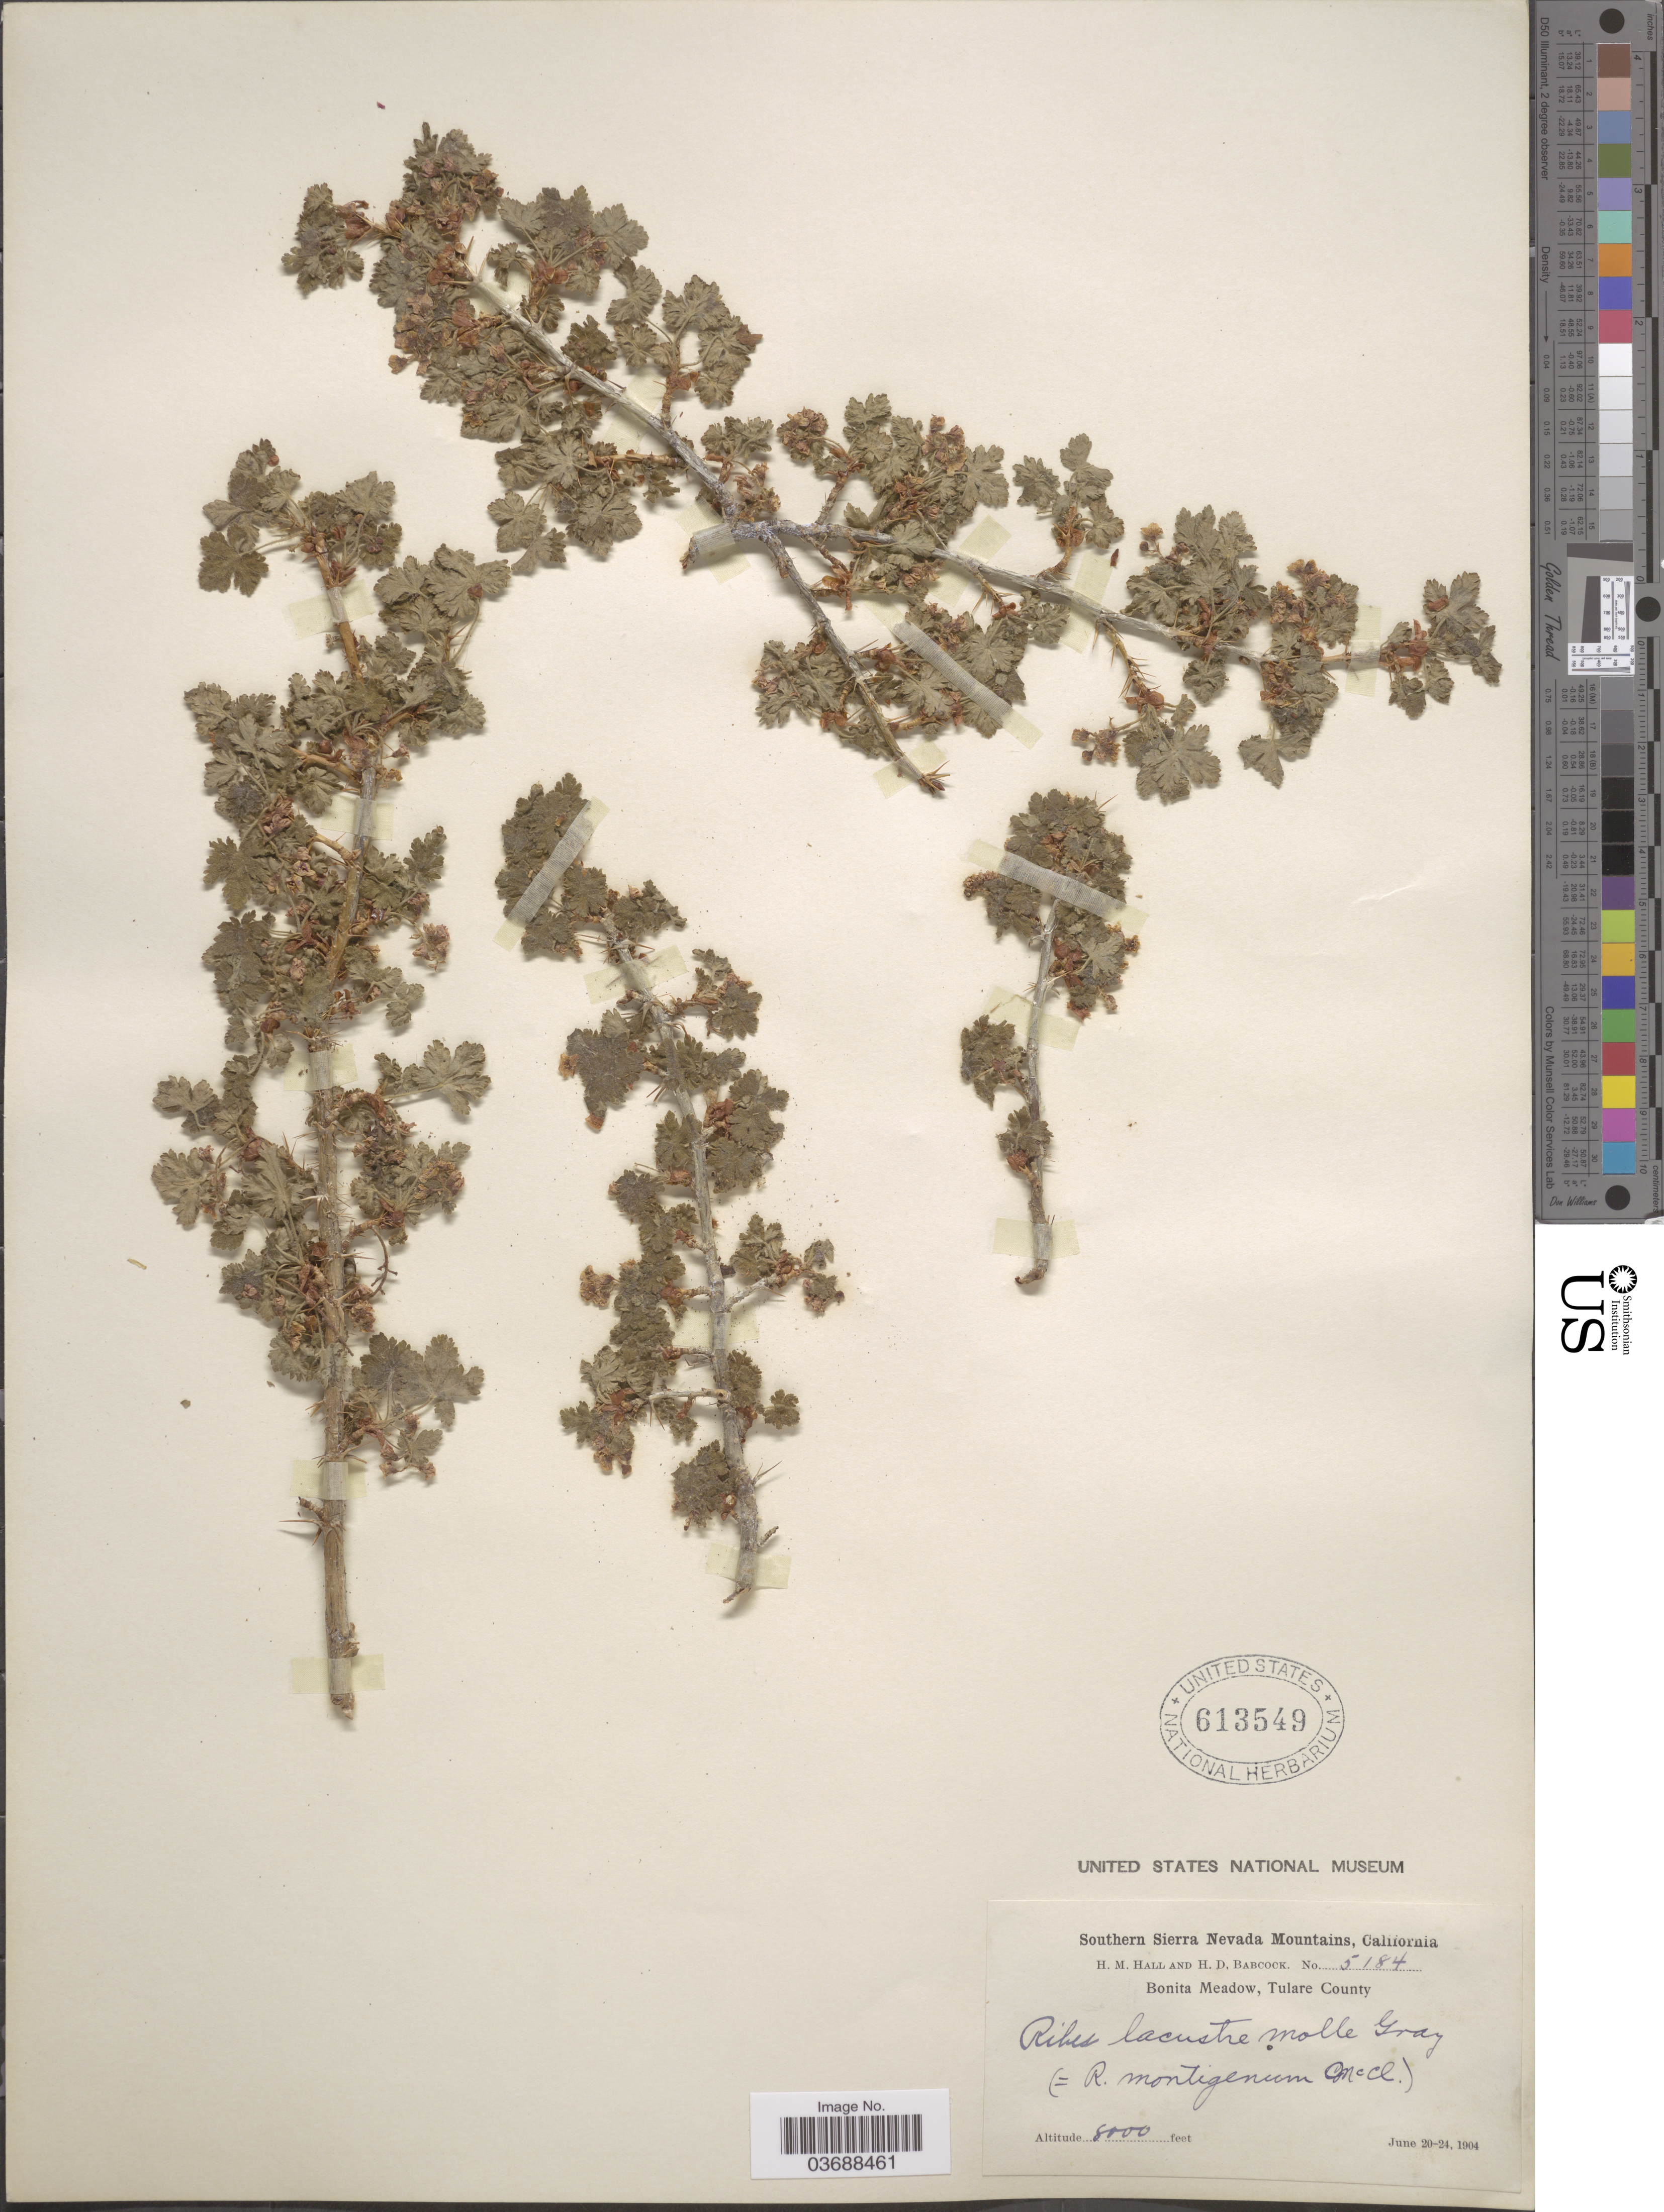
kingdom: Plantae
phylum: Tracheophyta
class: Magnoliopsida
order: Saxifragales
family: Grossulariaceae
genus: Ribes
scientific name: Ribes montigenum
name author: McClatchie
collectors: H. M. Hall & H. Babcock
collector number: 5184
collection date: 1904-06-20/1904-06-24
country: United States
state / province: California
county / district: Tulare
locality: Southern Sierra Nevada Mountains. Bonita Meadow, Tulare County.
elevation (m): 2438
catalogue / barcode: US 613549